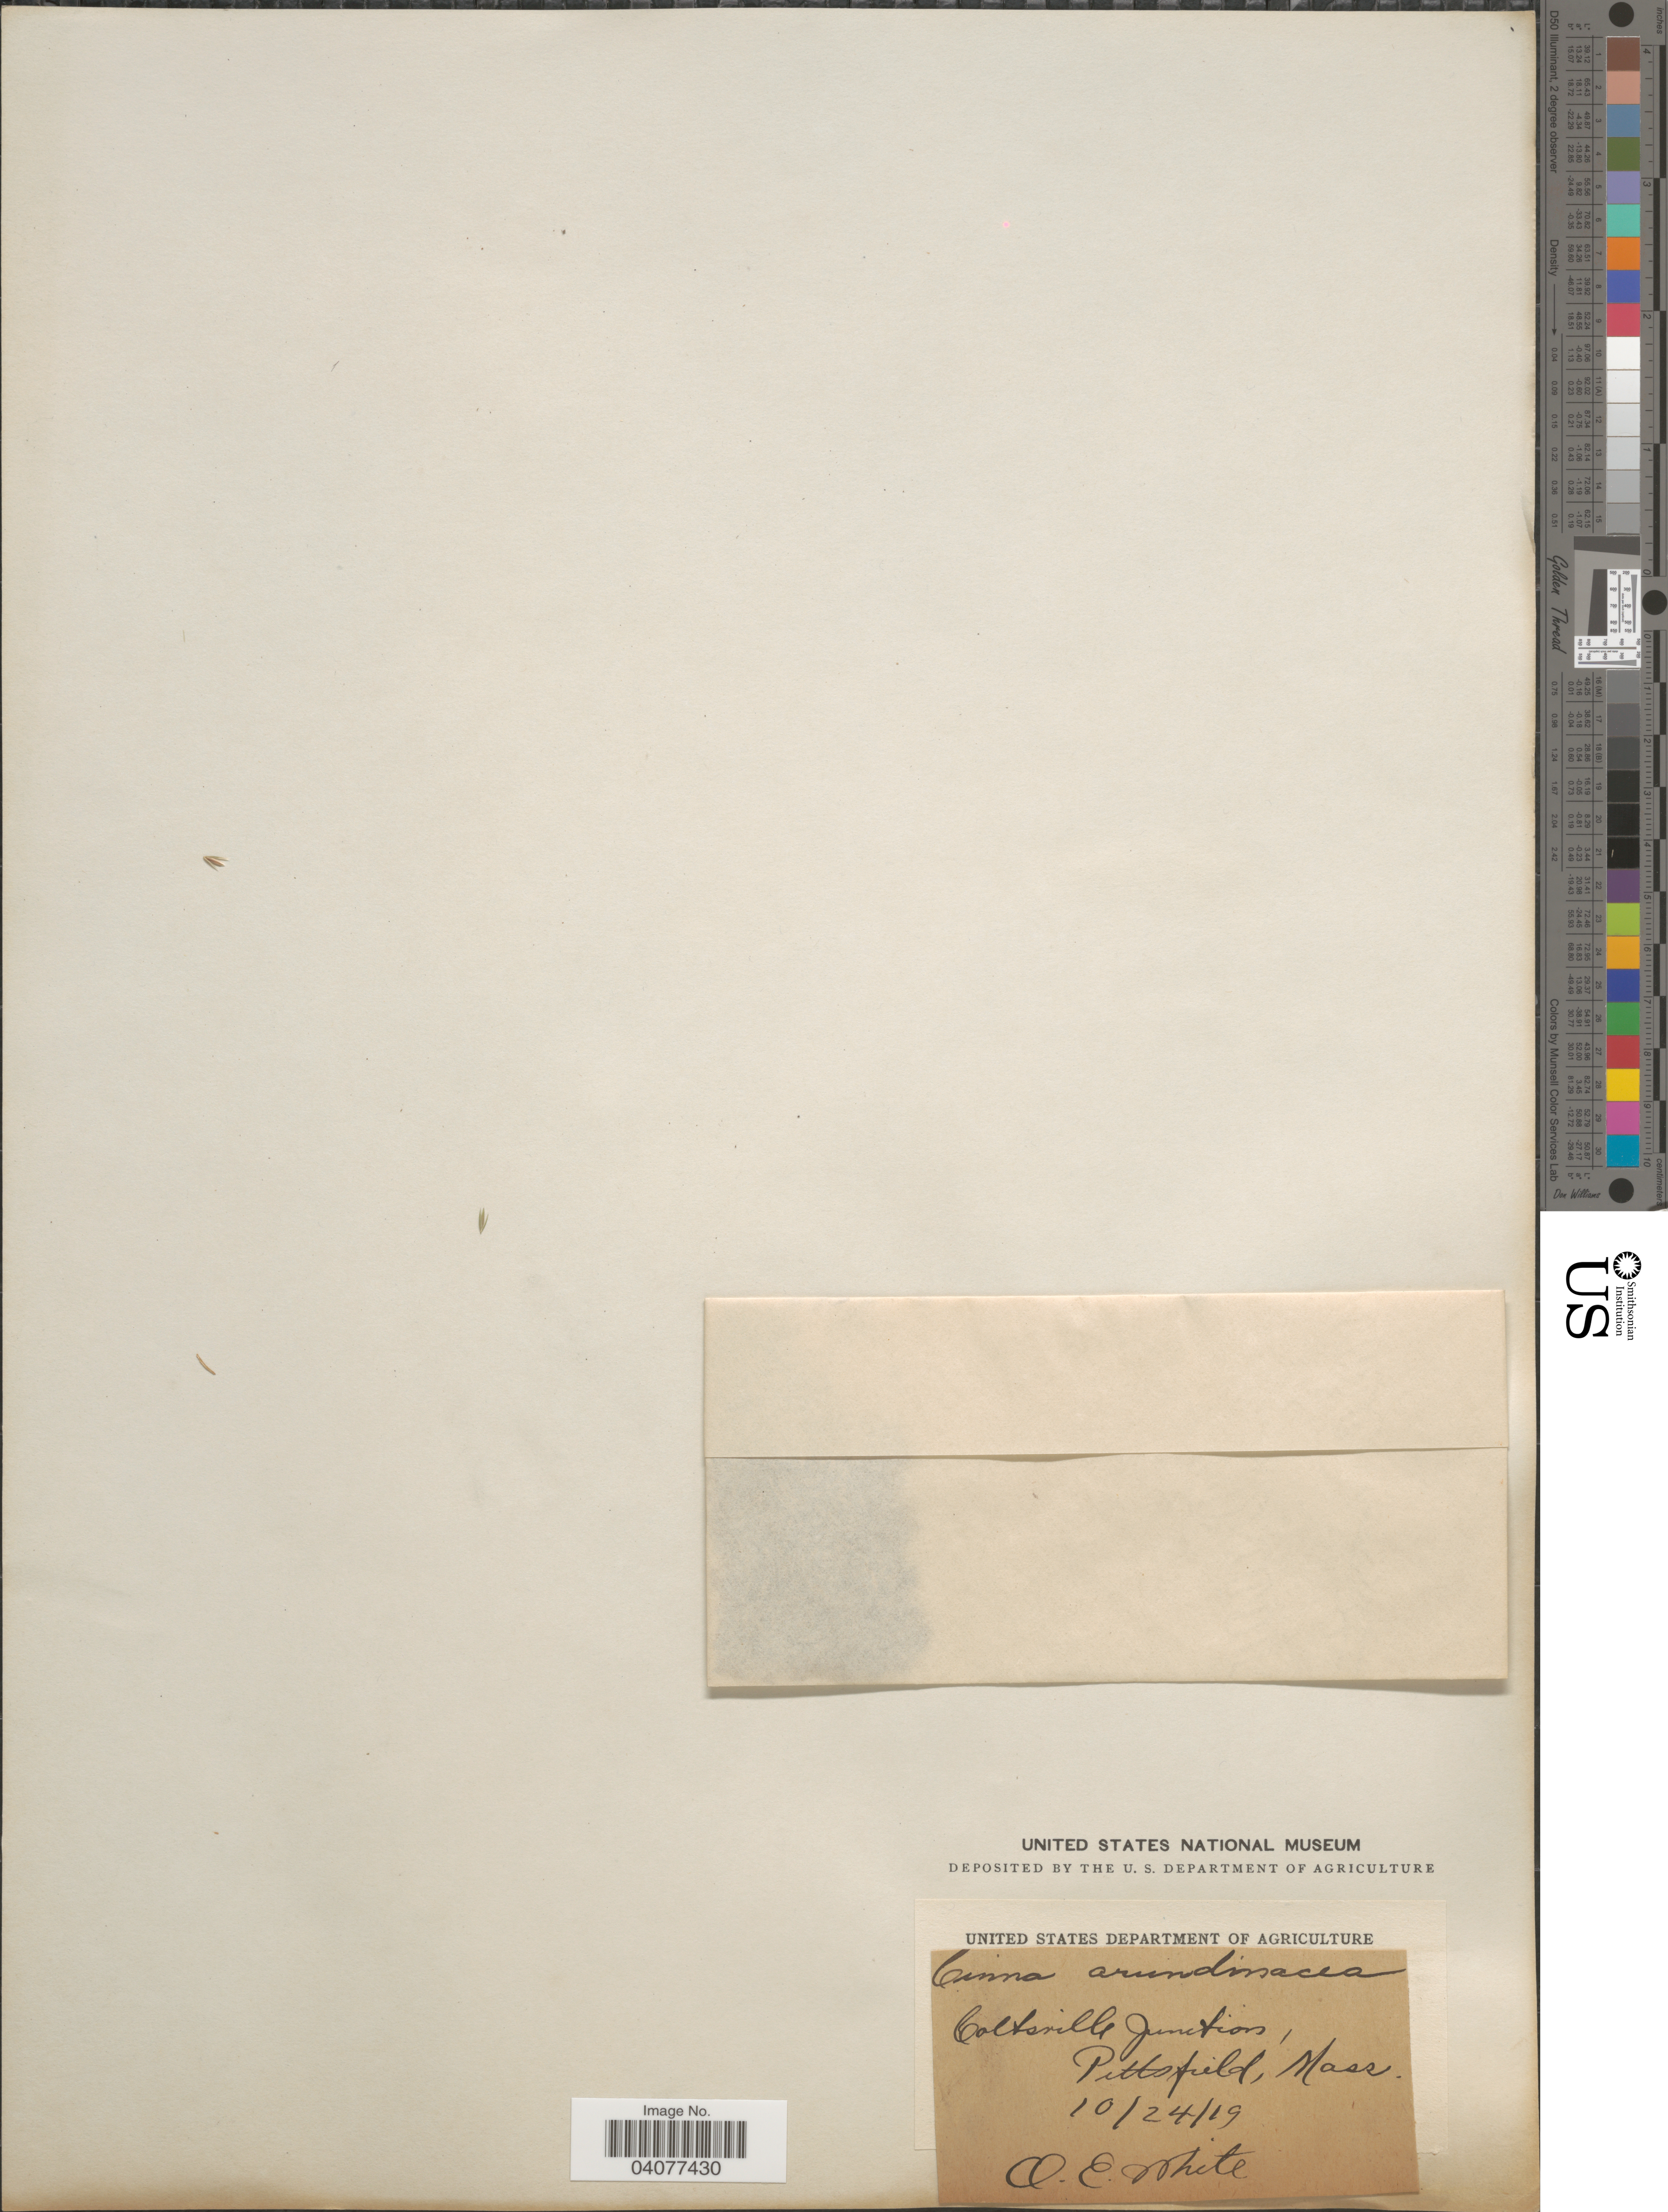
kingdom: Plantae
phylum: Tracheophyta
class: Liliopsida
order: Poales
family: Poaceae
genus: Cinna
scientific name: Cinna arundinacea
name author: L.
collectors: O. E. White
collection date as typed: Transcribed d/m/y: 24/10/19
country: United States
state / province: Massachusetts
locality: Coltsville Junction, Pittsfield.